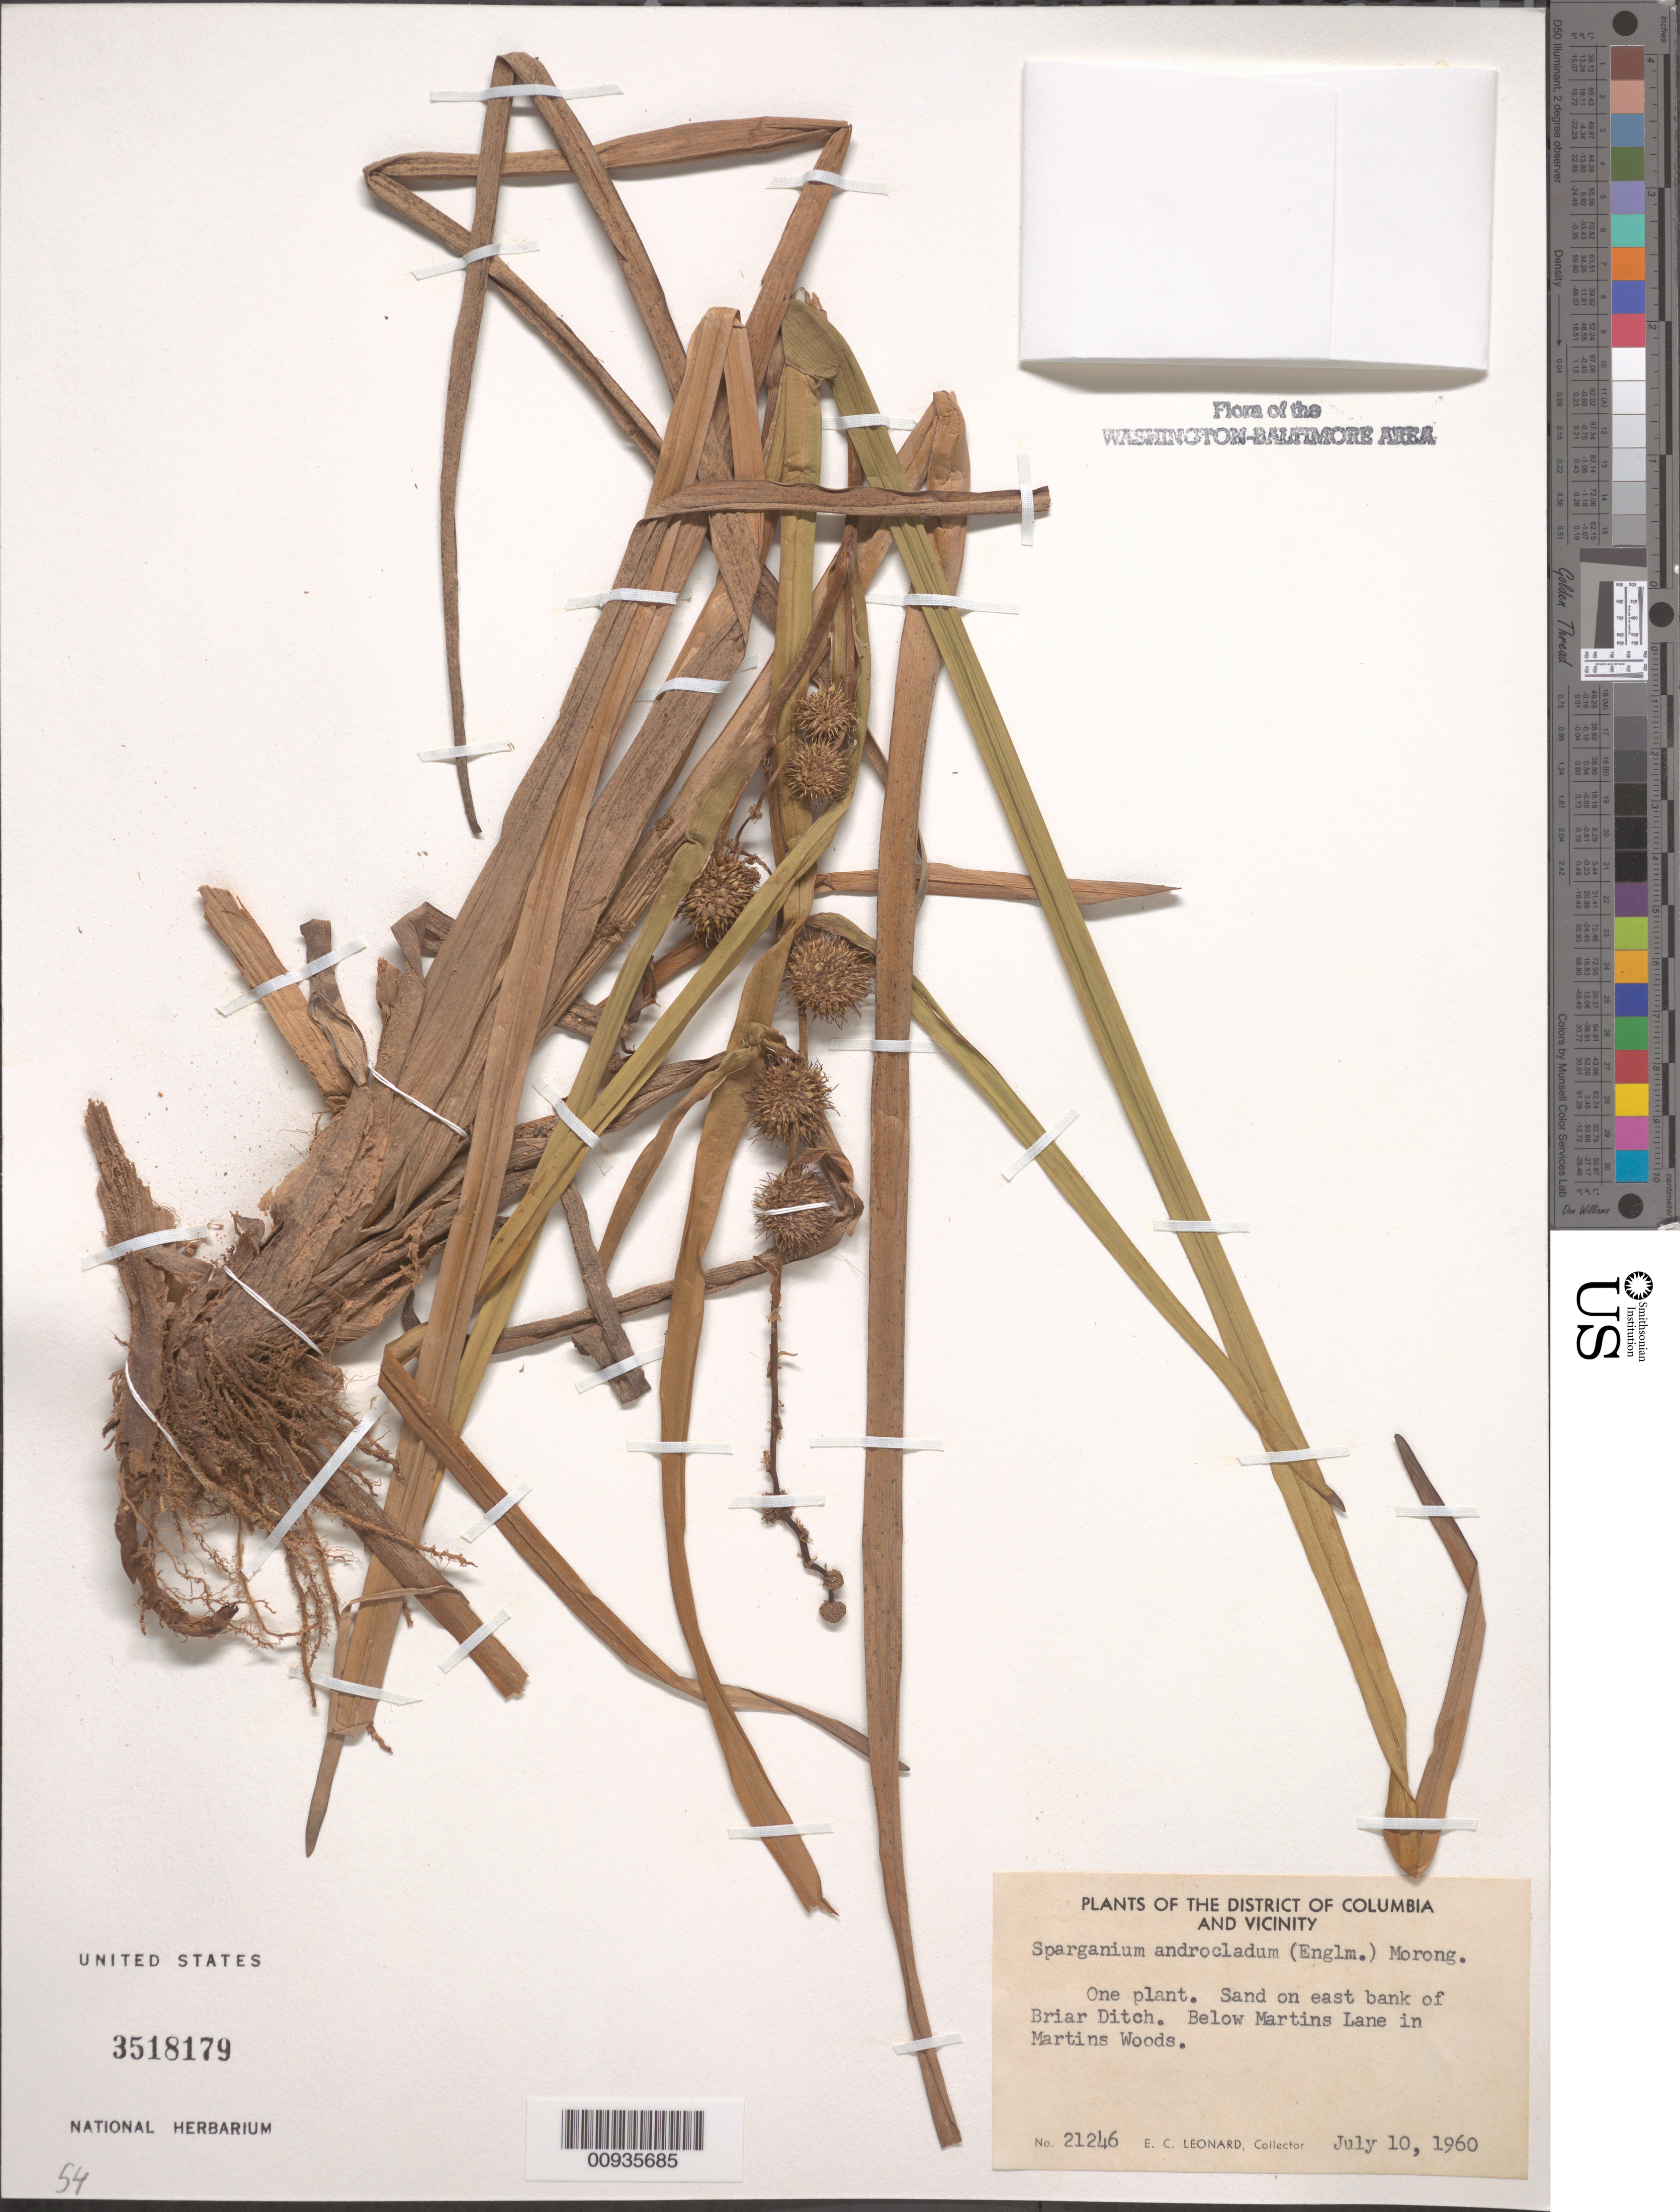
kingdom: Plantae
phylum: Tracheophyta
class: Liliopsida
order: Poales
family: Typhaceae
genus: Sparganium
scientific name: Sparganium androcladum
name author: Morong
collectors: E. C. Leonard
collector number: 21246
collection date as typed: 10 Jul 1960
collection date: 1960-07-10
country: United States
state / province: Maryland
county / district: Prince George's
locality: east bank of Briar Ditch Valley, Martins Lane in Martins Woods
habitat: Sand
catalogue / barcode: US 3518179